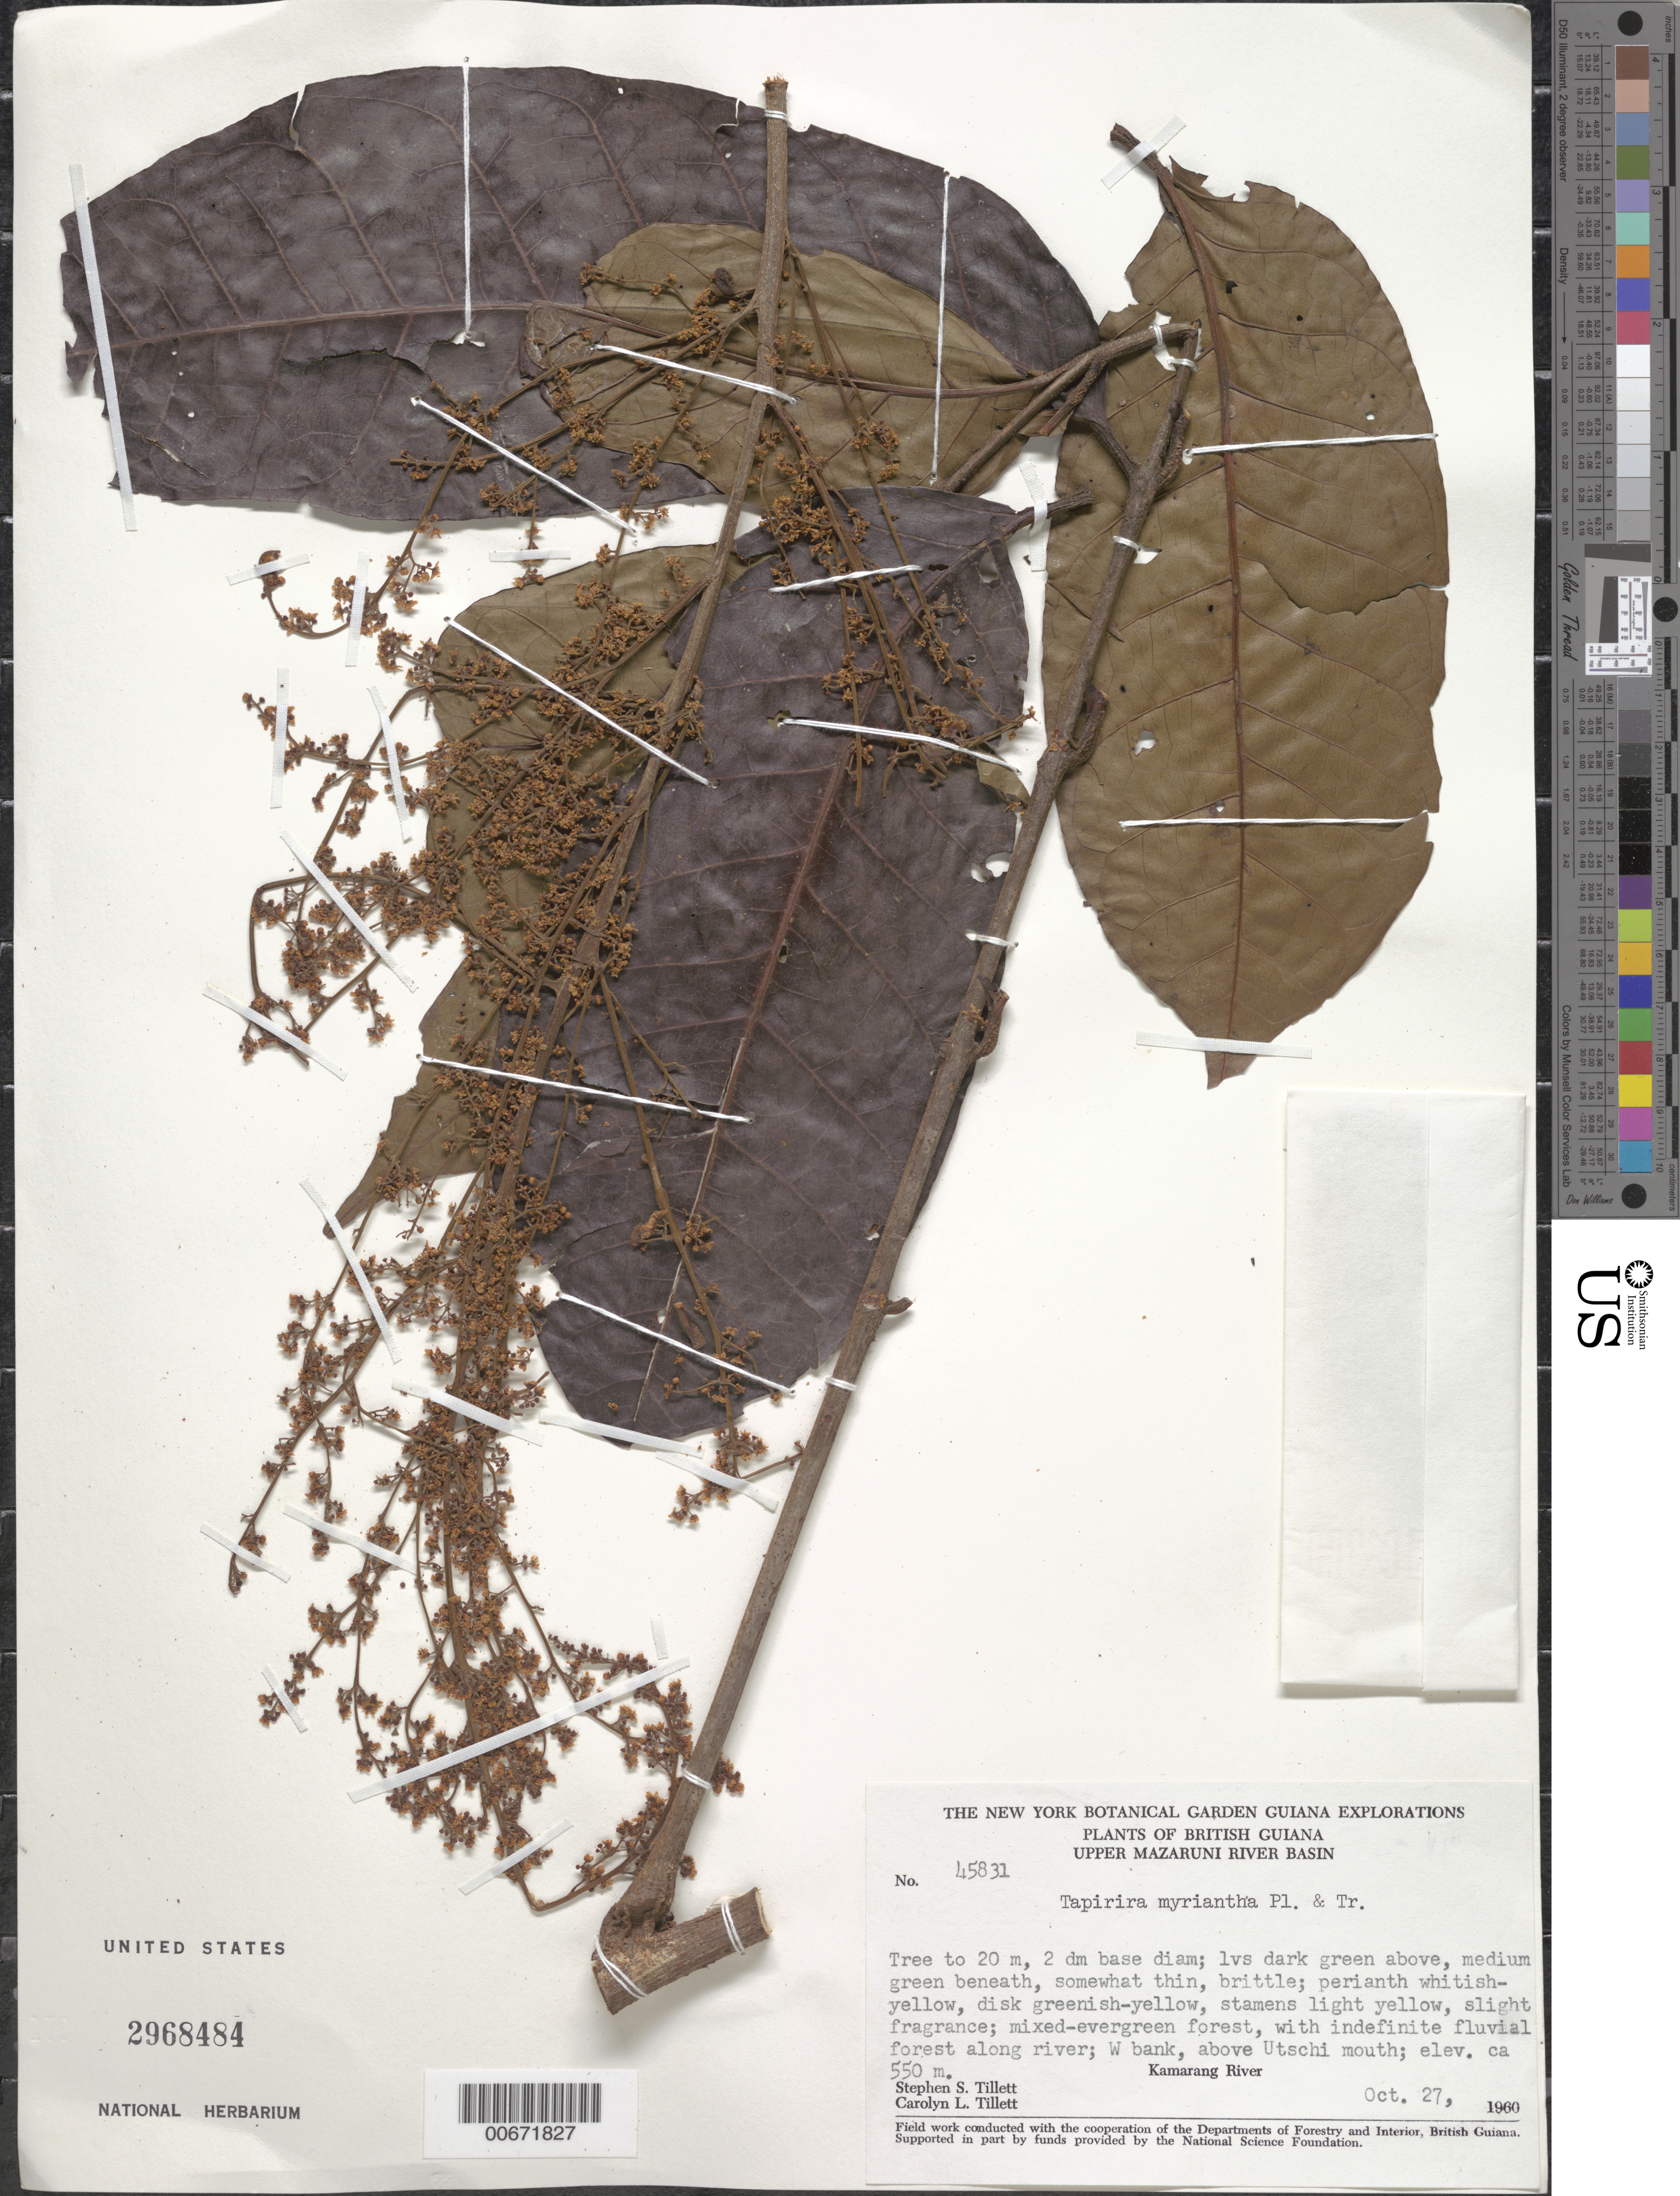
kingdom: Plantae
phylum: Tracheophyta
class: Magnoliopsida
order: Sapindales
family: Anacardiaceae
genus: Tapirira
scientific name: Tapirira myriantha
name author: Triana & Planch.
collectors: S. S. Tillett, C. L. Tillett & R. Boyan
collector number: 45831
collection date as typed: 27-Oct-60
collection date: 1960-10-27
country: Guyana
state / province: Cuyuni-Mazaruni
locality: Kamarang R., above Utschi R. mouth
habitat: Along river, west bank. Mixed-evergreen forest, with indefinite fluvial forest along river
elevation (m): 550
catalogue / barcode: US 2968484